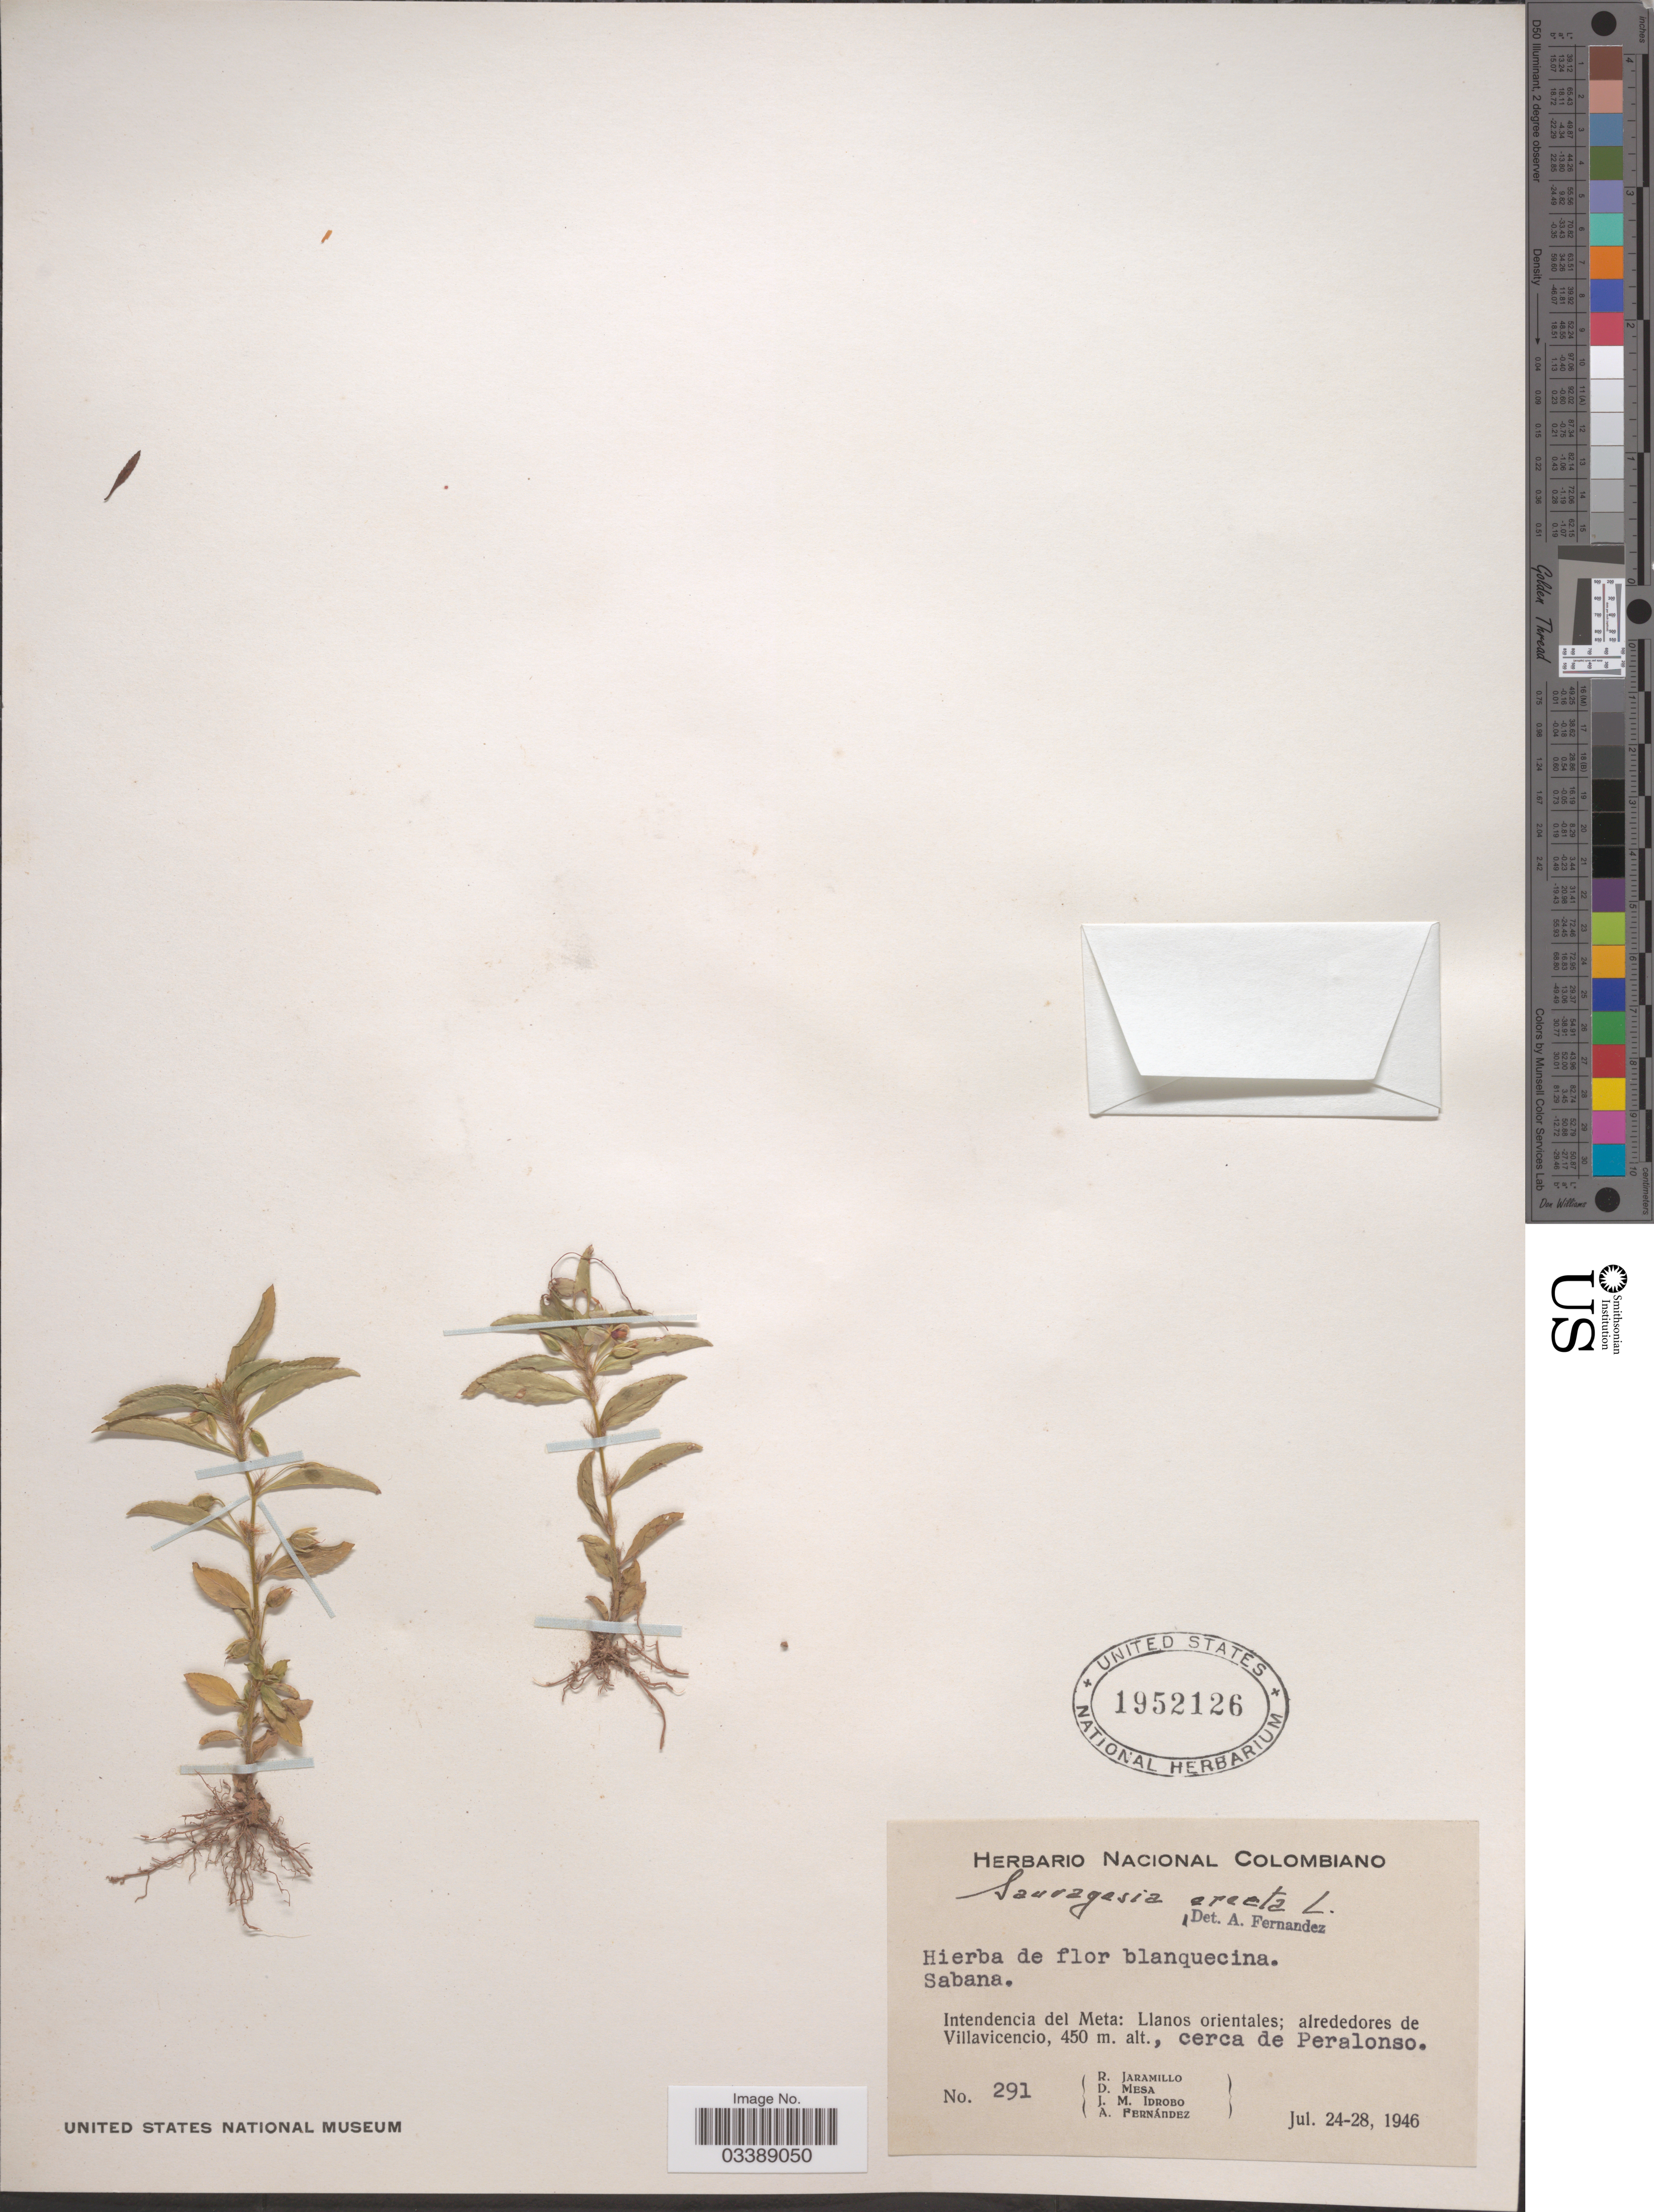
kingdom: Plantae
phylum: Tracheophyta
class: Magnoliopsida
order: Malpighiales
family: Ochnaceae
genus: Sauvagesia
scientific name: Sauvagesia erecta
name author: L.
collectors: R. Jaramillo, D. Mesa, J. M. Idrobo & A. Fernández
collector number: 291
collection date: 1946-07-24/1946-07-28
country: Colombia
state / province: Meta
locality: Intendencia del Meta: Llanos orientales; alrededores de Villavicencio, cerca de Peralonso.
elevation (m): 450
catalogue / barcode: US 1952126